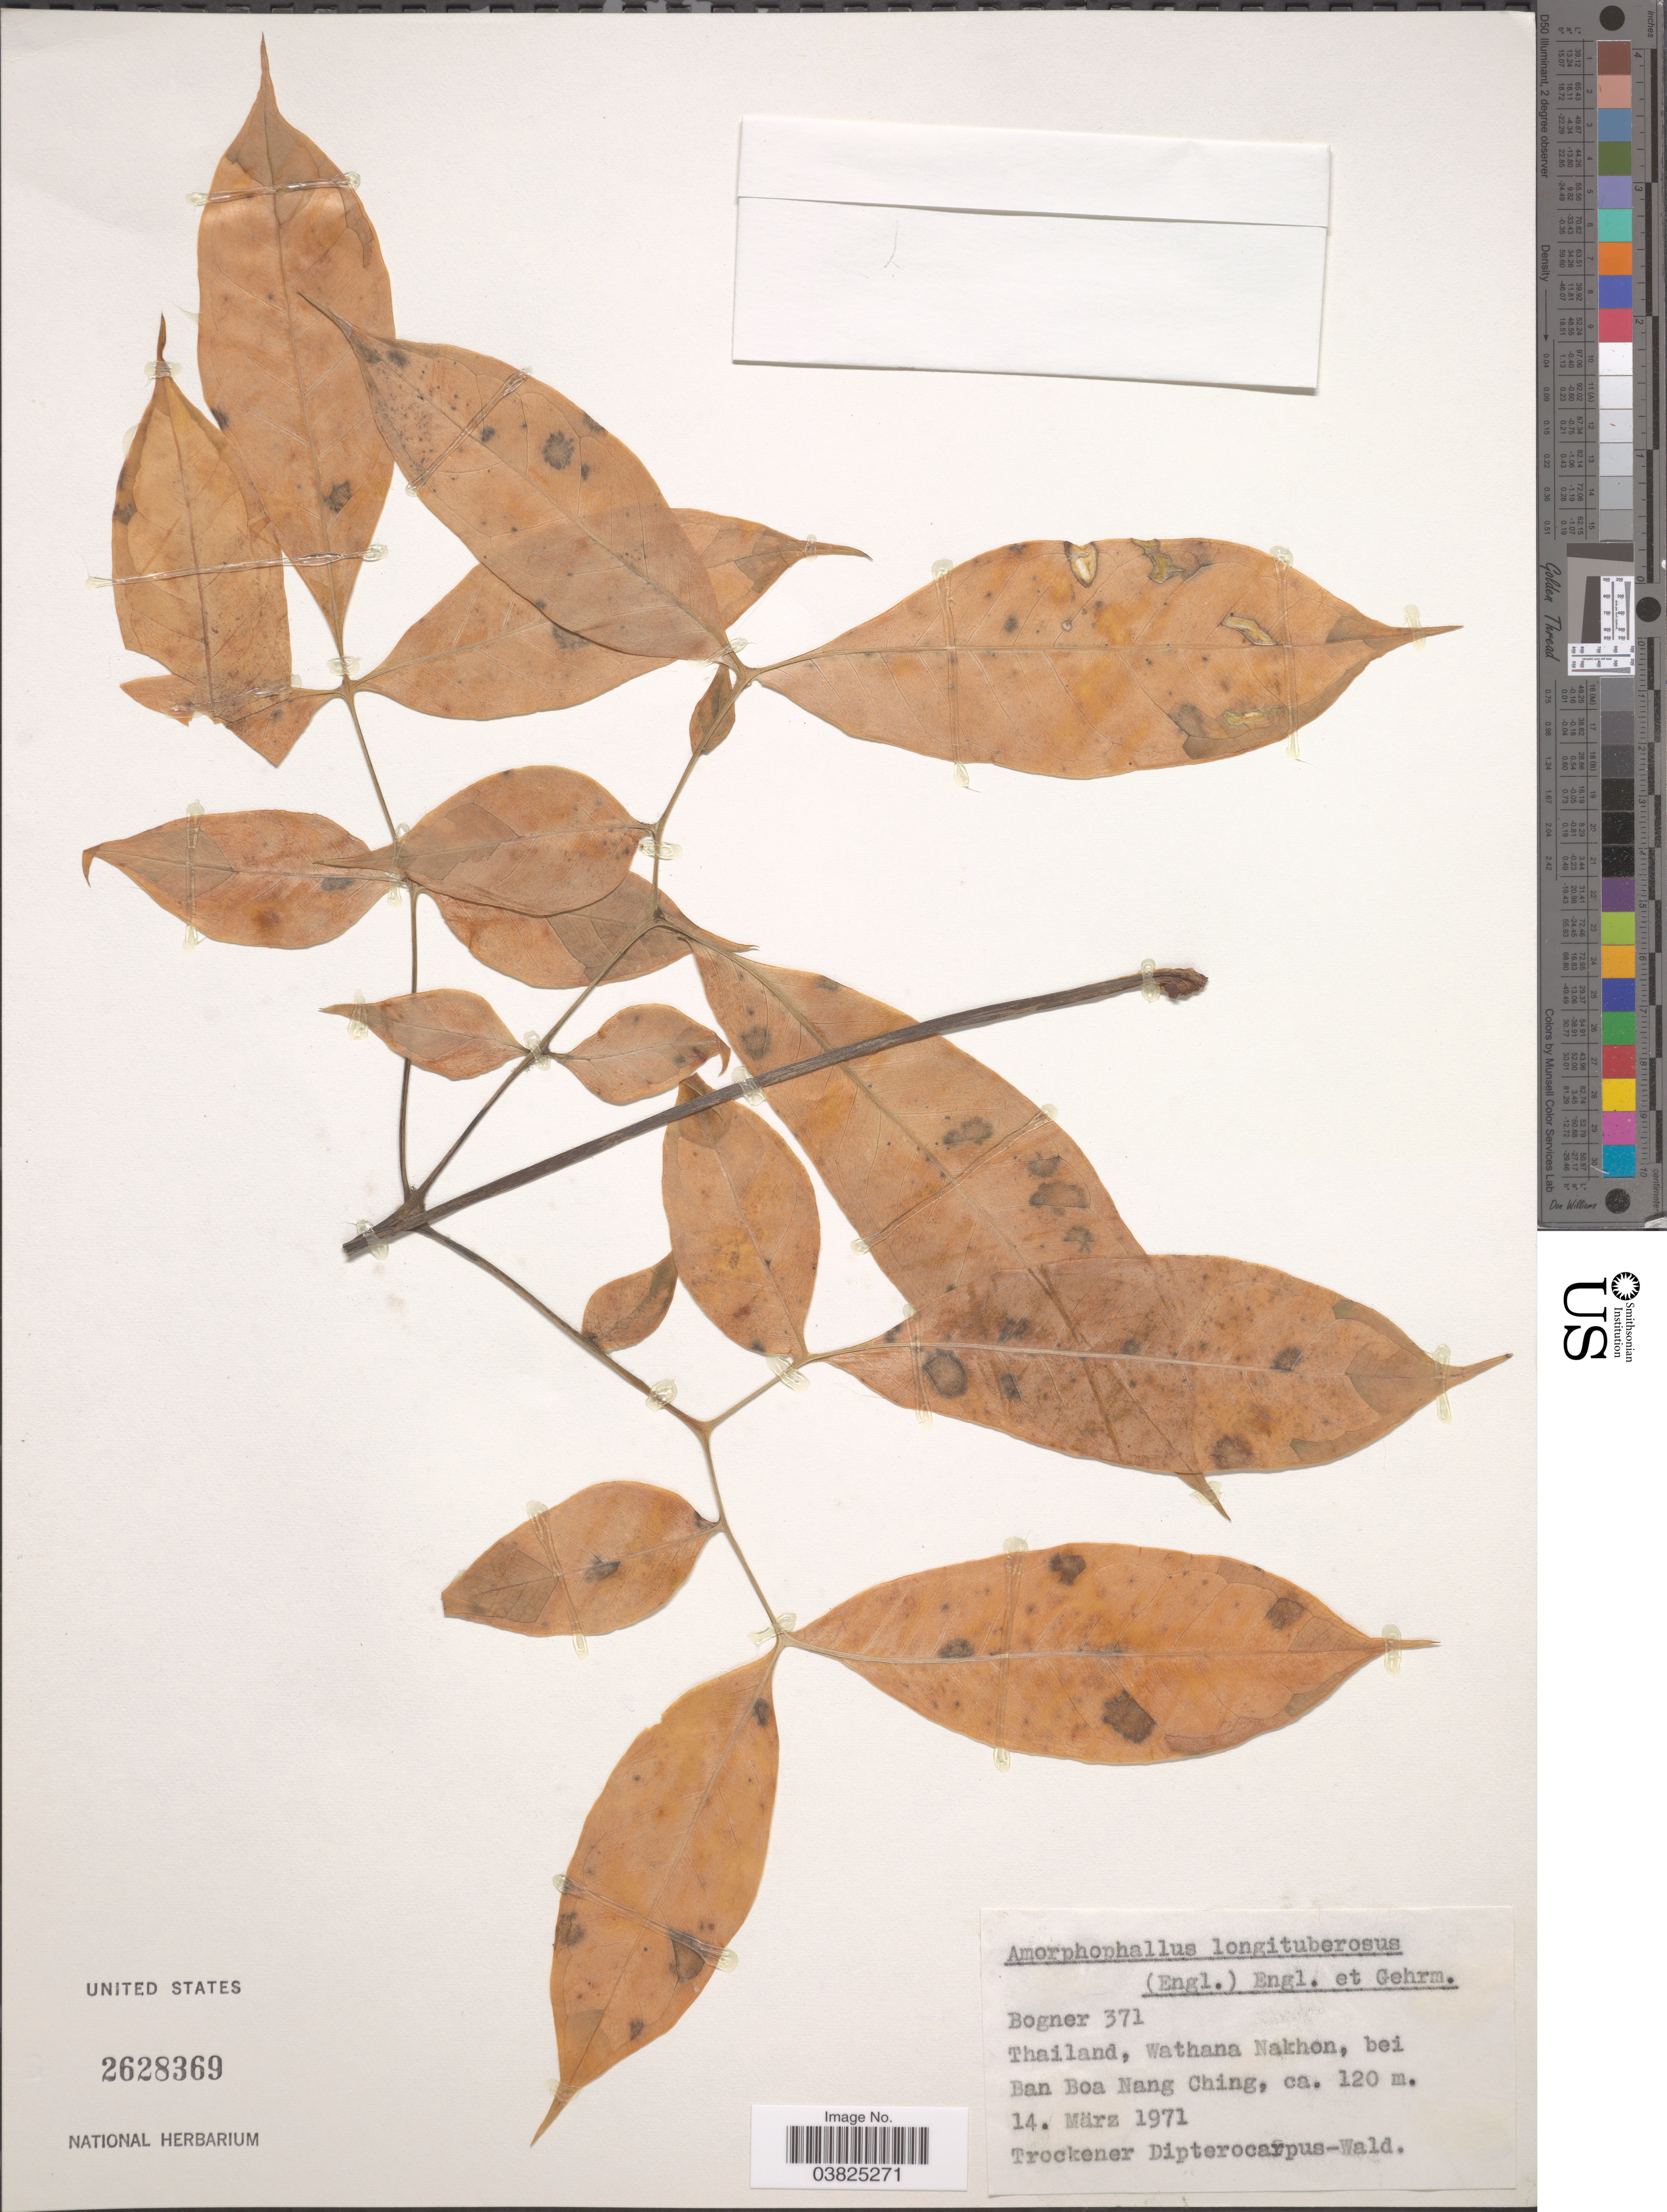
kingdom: Plantae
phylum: Tracheophyta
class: Liliopsida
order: Alismatales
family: Araceae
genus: Amorphophallus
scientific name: Amorphophallus longituberosus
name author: (Engl.) Engl. & Gehrm.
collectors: Bogner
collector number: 371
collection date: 1971-03-14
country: Thailand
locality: Wathana Nakhon, bei Ban Boa Nang Ching.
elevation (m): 120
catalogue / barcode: US 2628369